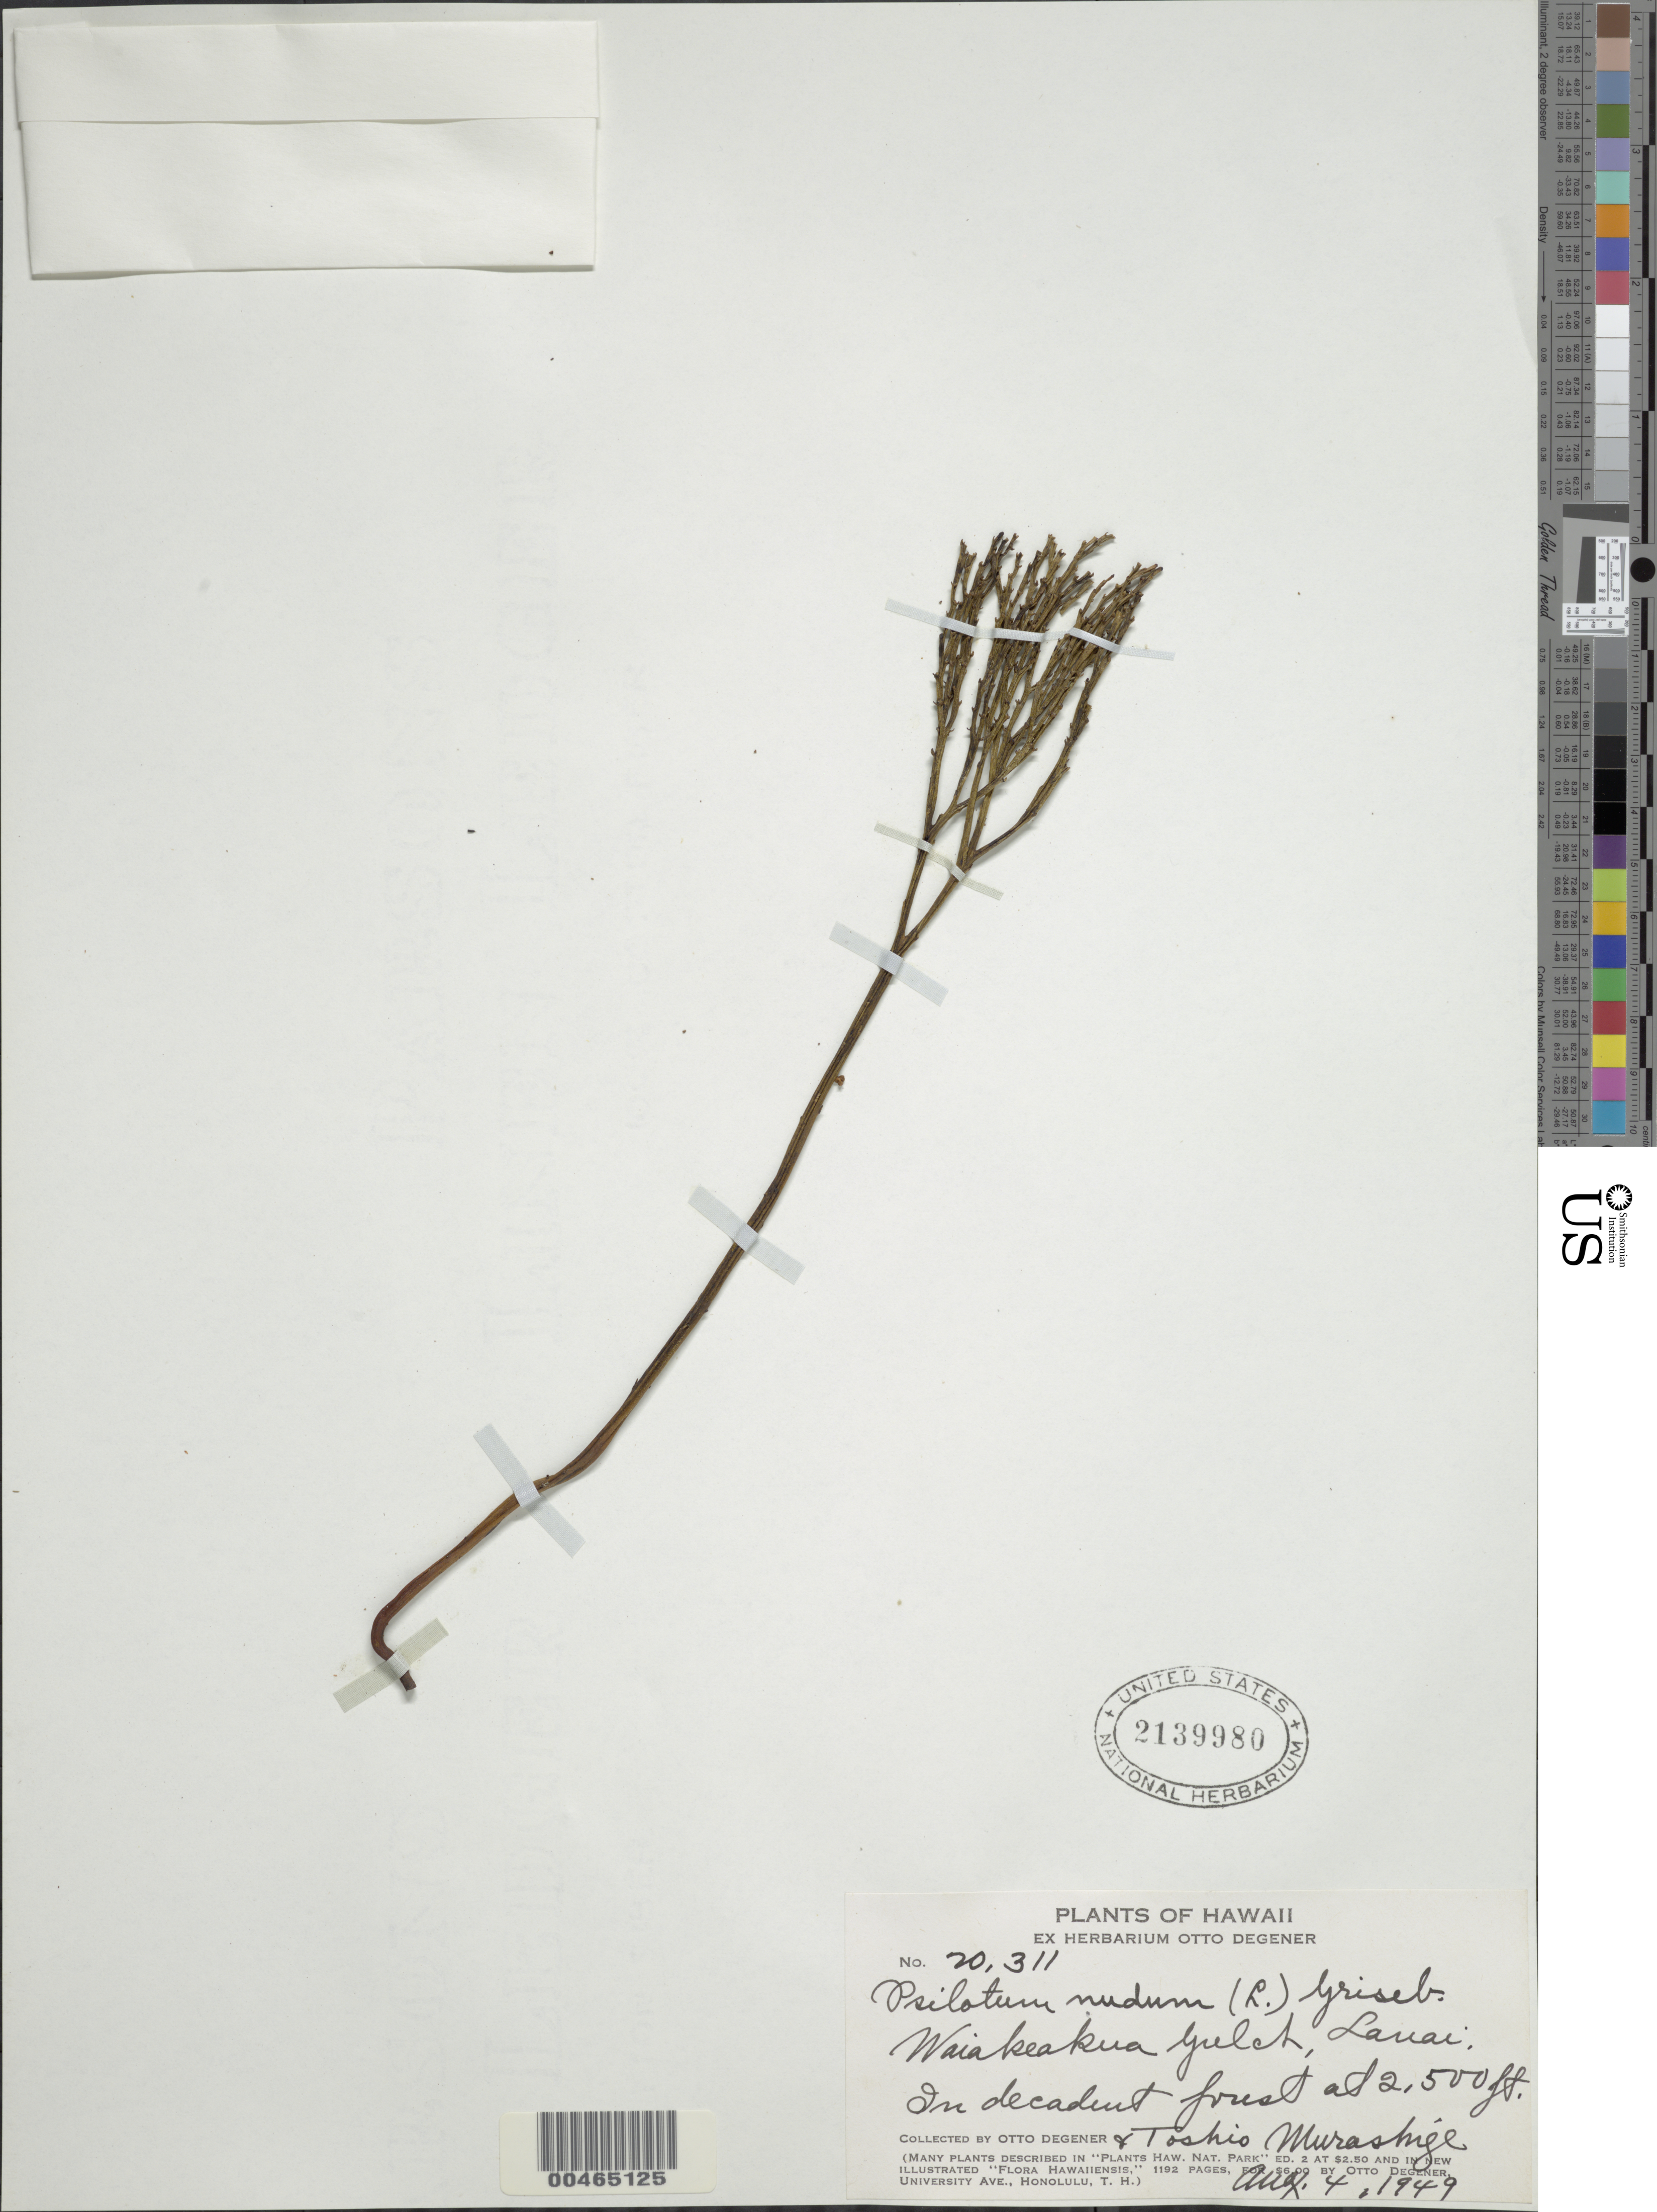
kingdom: Plantae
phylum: Tracheophyta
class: Polypodiopsida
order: Psilotales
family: Psilotaceae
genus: Psilotum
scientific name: Psilotum nudum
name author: (L.) P. Beauv.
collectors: O. Degener & T. Murashige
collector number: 20311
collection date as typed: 4 Aug 1949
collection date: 1949-08-04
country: United States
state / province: Hawaii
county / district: Maui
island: Lana'i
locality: Waiakeakua Gulch, Lanai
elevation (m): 762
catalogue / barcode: US 2139980